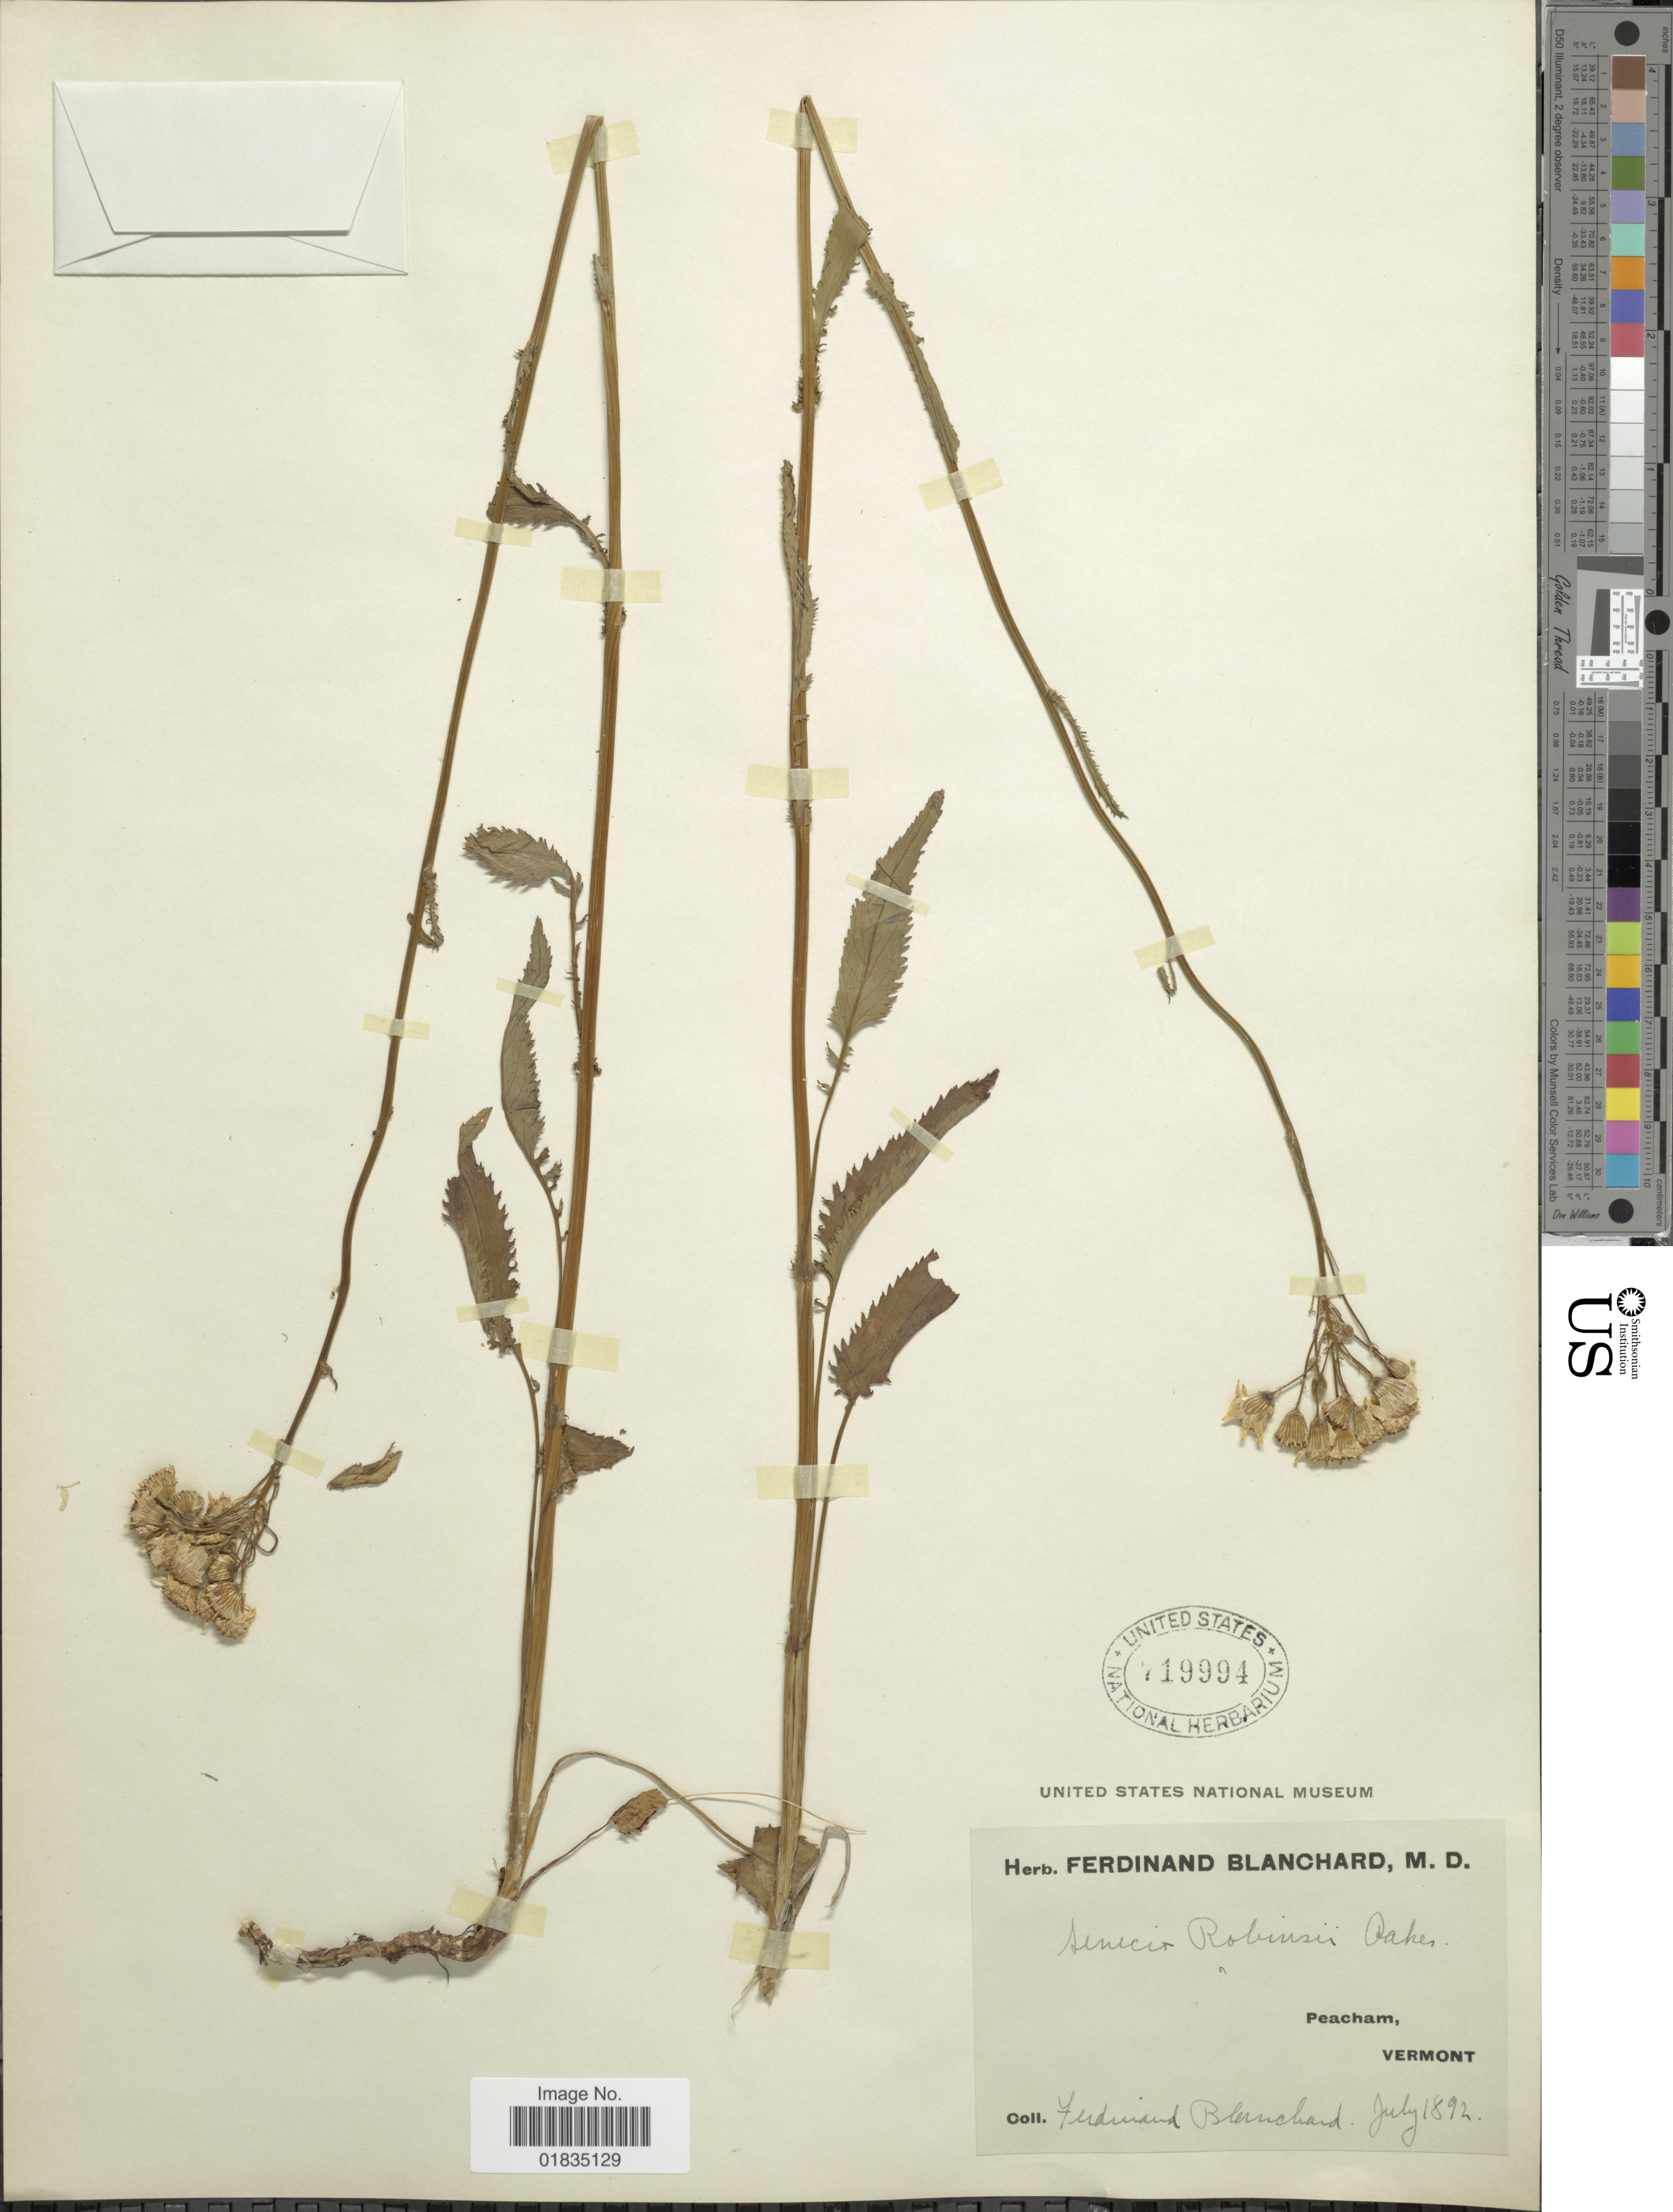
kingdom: Plantae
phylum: Tracheophyta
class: Magnoliopsida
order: Asterales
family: Asteraceae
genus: Packera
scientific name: Packera schweinitziana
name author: (Nutt.) W.A. Weber & Á. Löve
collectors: F. Blanchard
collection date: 1892-07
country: United States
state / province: Vermont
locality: Peacham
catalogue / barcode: US 719994